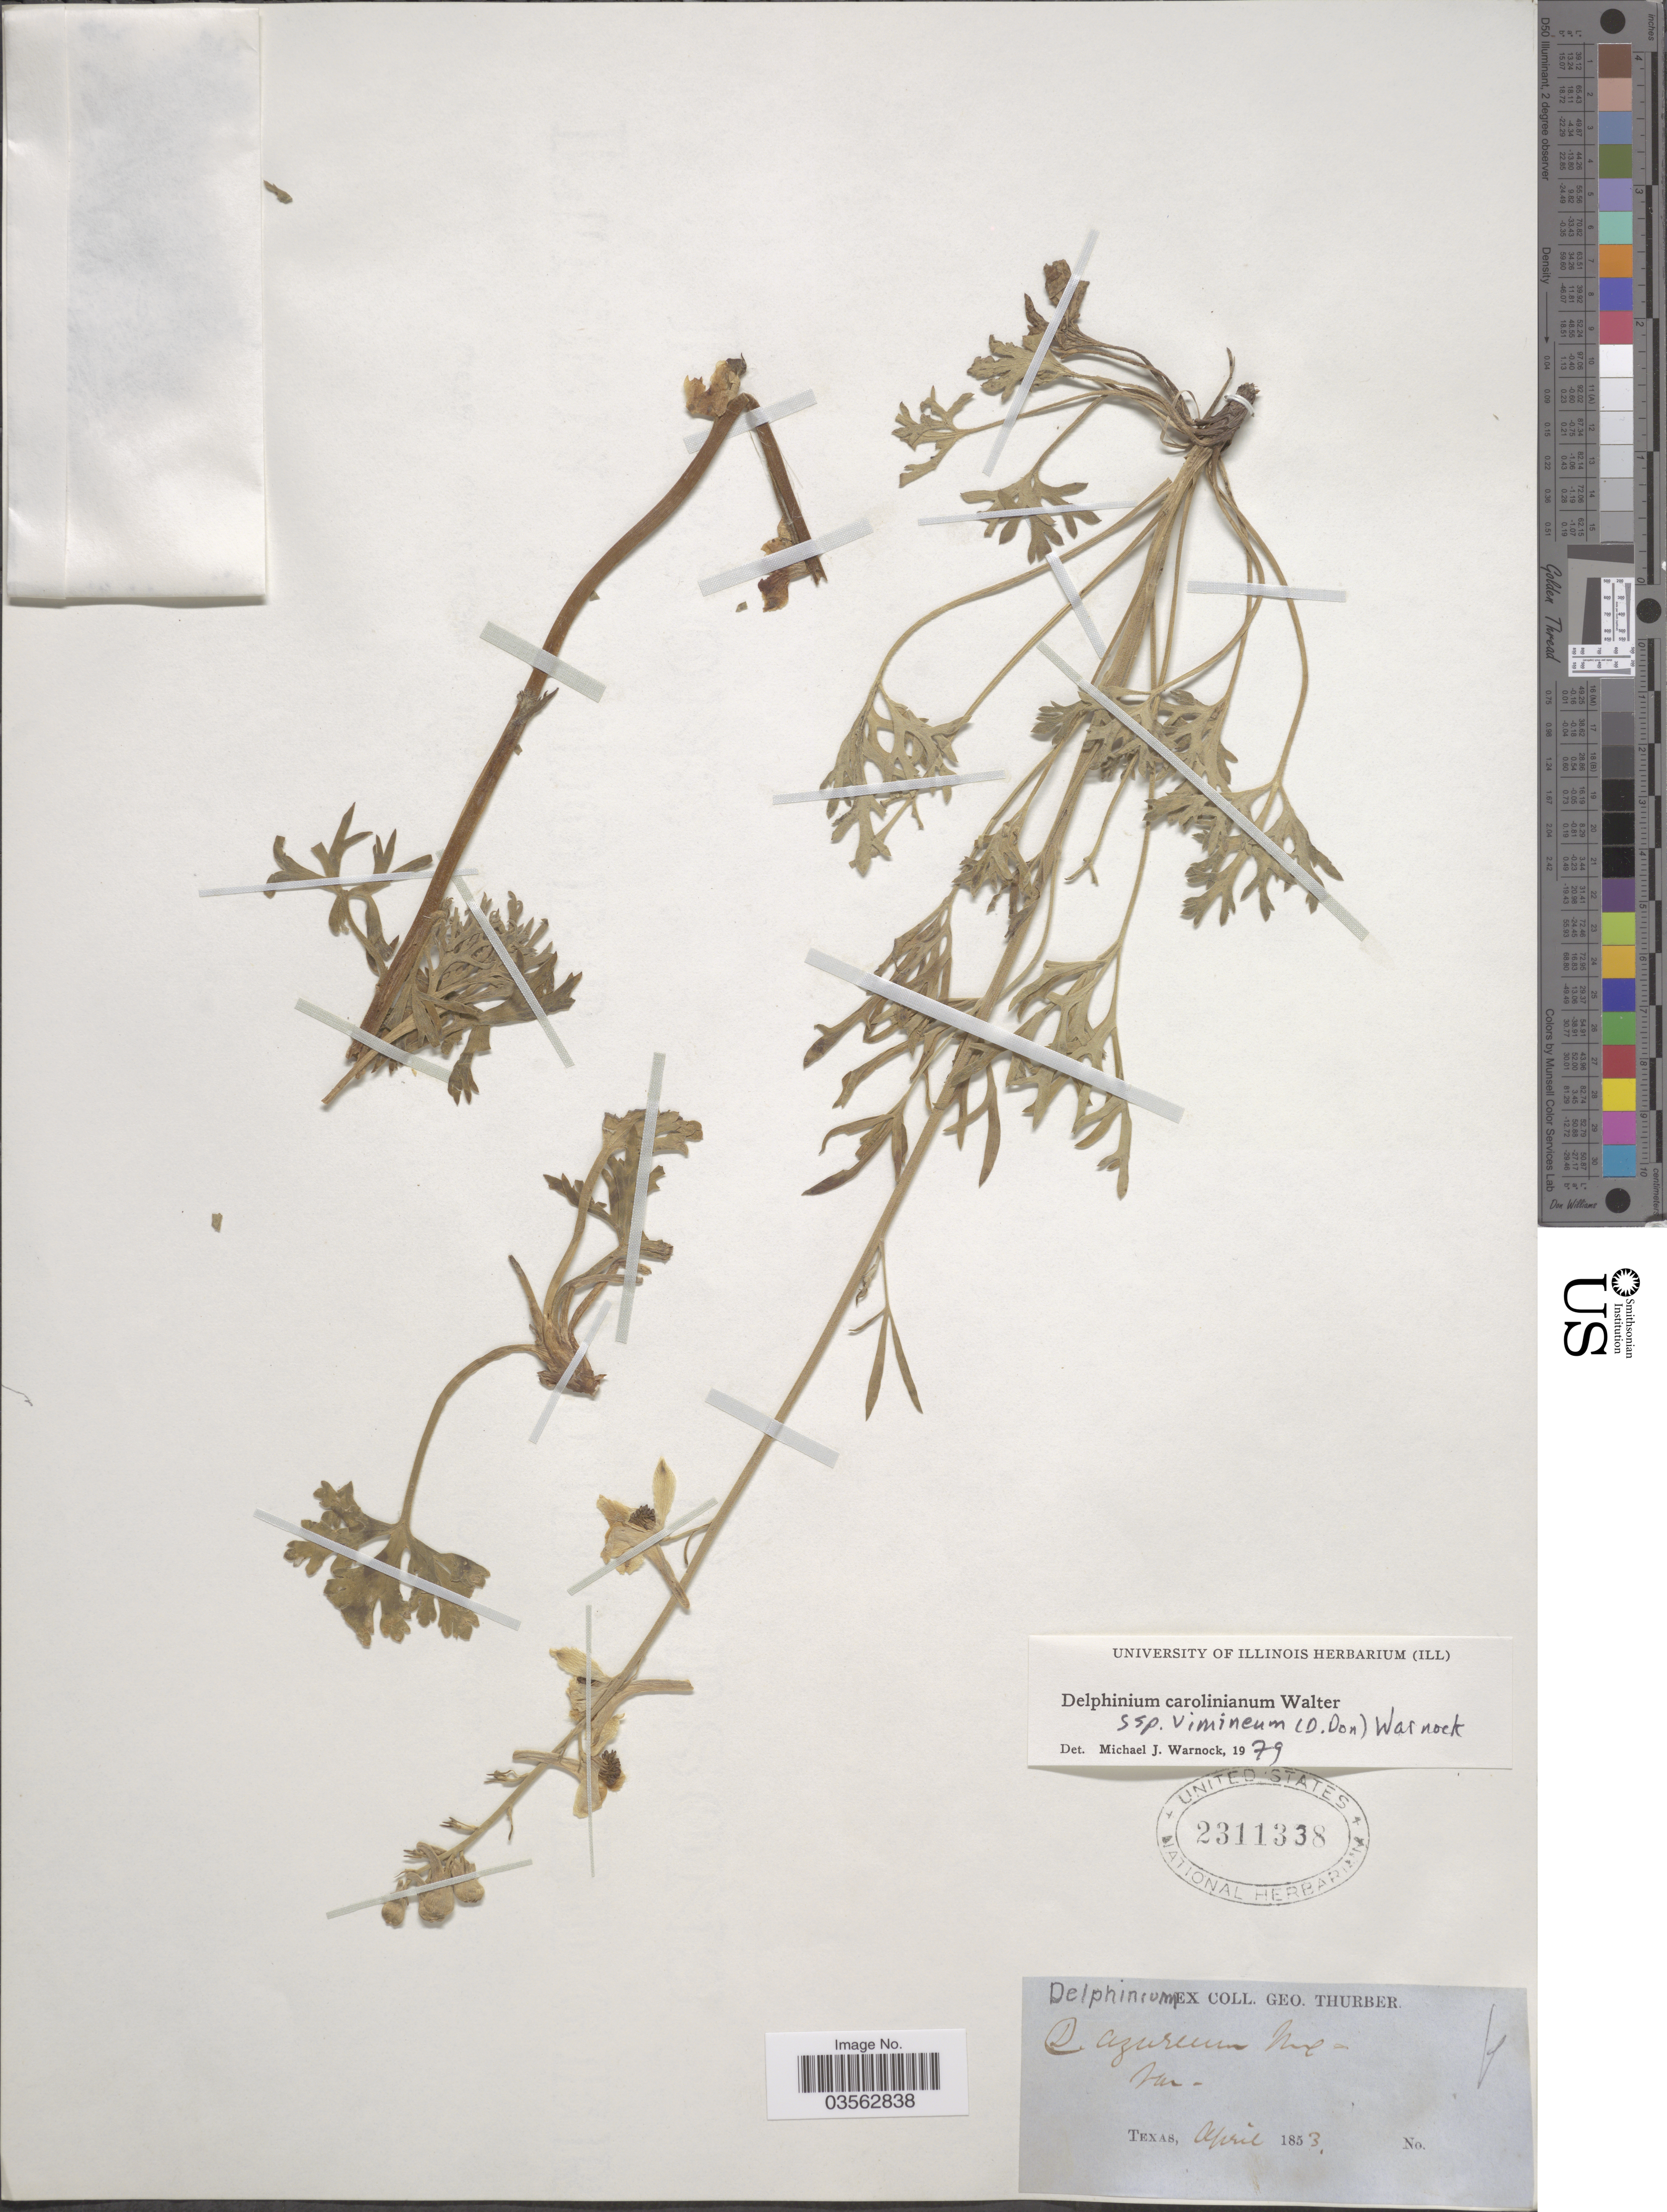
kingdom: Plantae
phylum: Tracheophyta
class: Magnoliopsida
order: Ranunculales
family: Ranunculaceae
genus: Delphinium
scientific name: Delphinium carolinianum subsp. vimineum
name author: Walter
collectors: G. Thurber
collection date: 1853-04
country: United States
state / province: Texas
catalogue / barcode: US 2311338